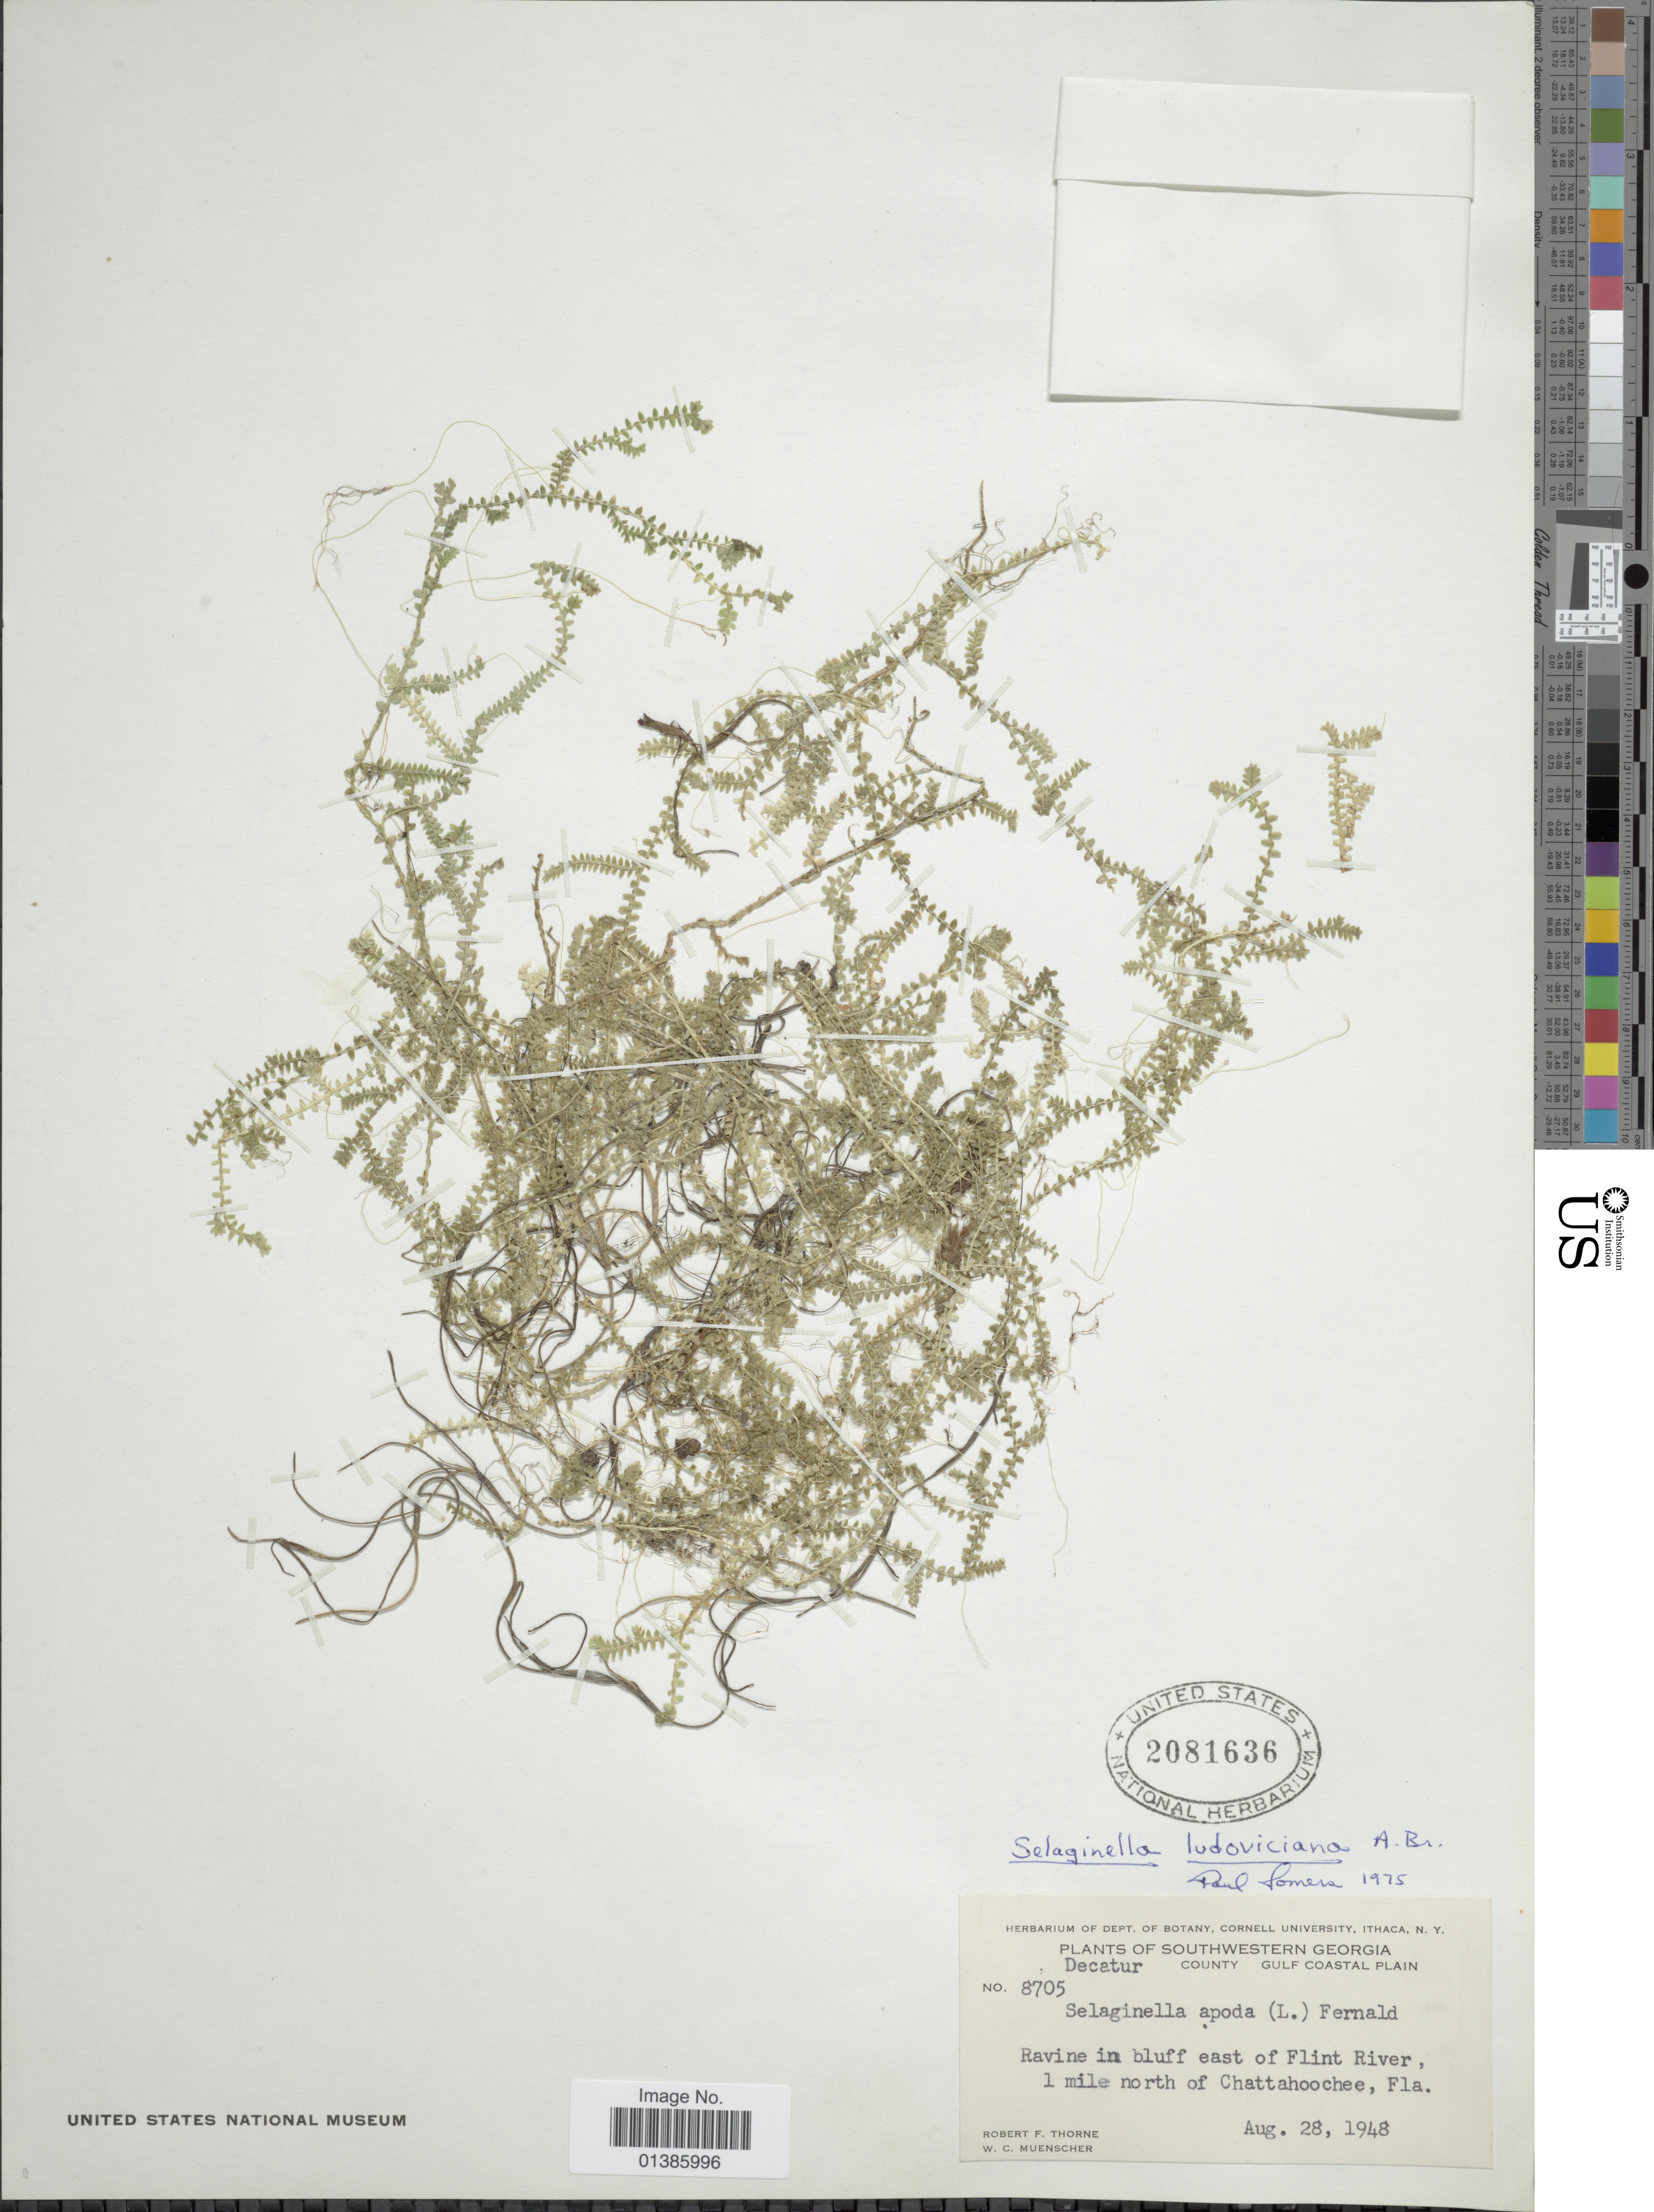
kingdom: Plantae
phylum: Tracheophyta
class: Lycopodiopsida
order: Selaginellales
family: Selaginellaceae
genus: Selaginella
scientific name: Selaginella ludoviciana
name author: A. Braun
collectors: R. F. Thorne & W. Muenscher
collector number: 8705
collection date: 1948-08-28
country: United States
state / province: Georgia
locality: Southwestern Georgia. Decatur County, Gulf Coastal Plain. Ravine in bluff east of Flint River, 1 mile north of Chattahoochee, Fla.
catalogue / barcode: US 2081636